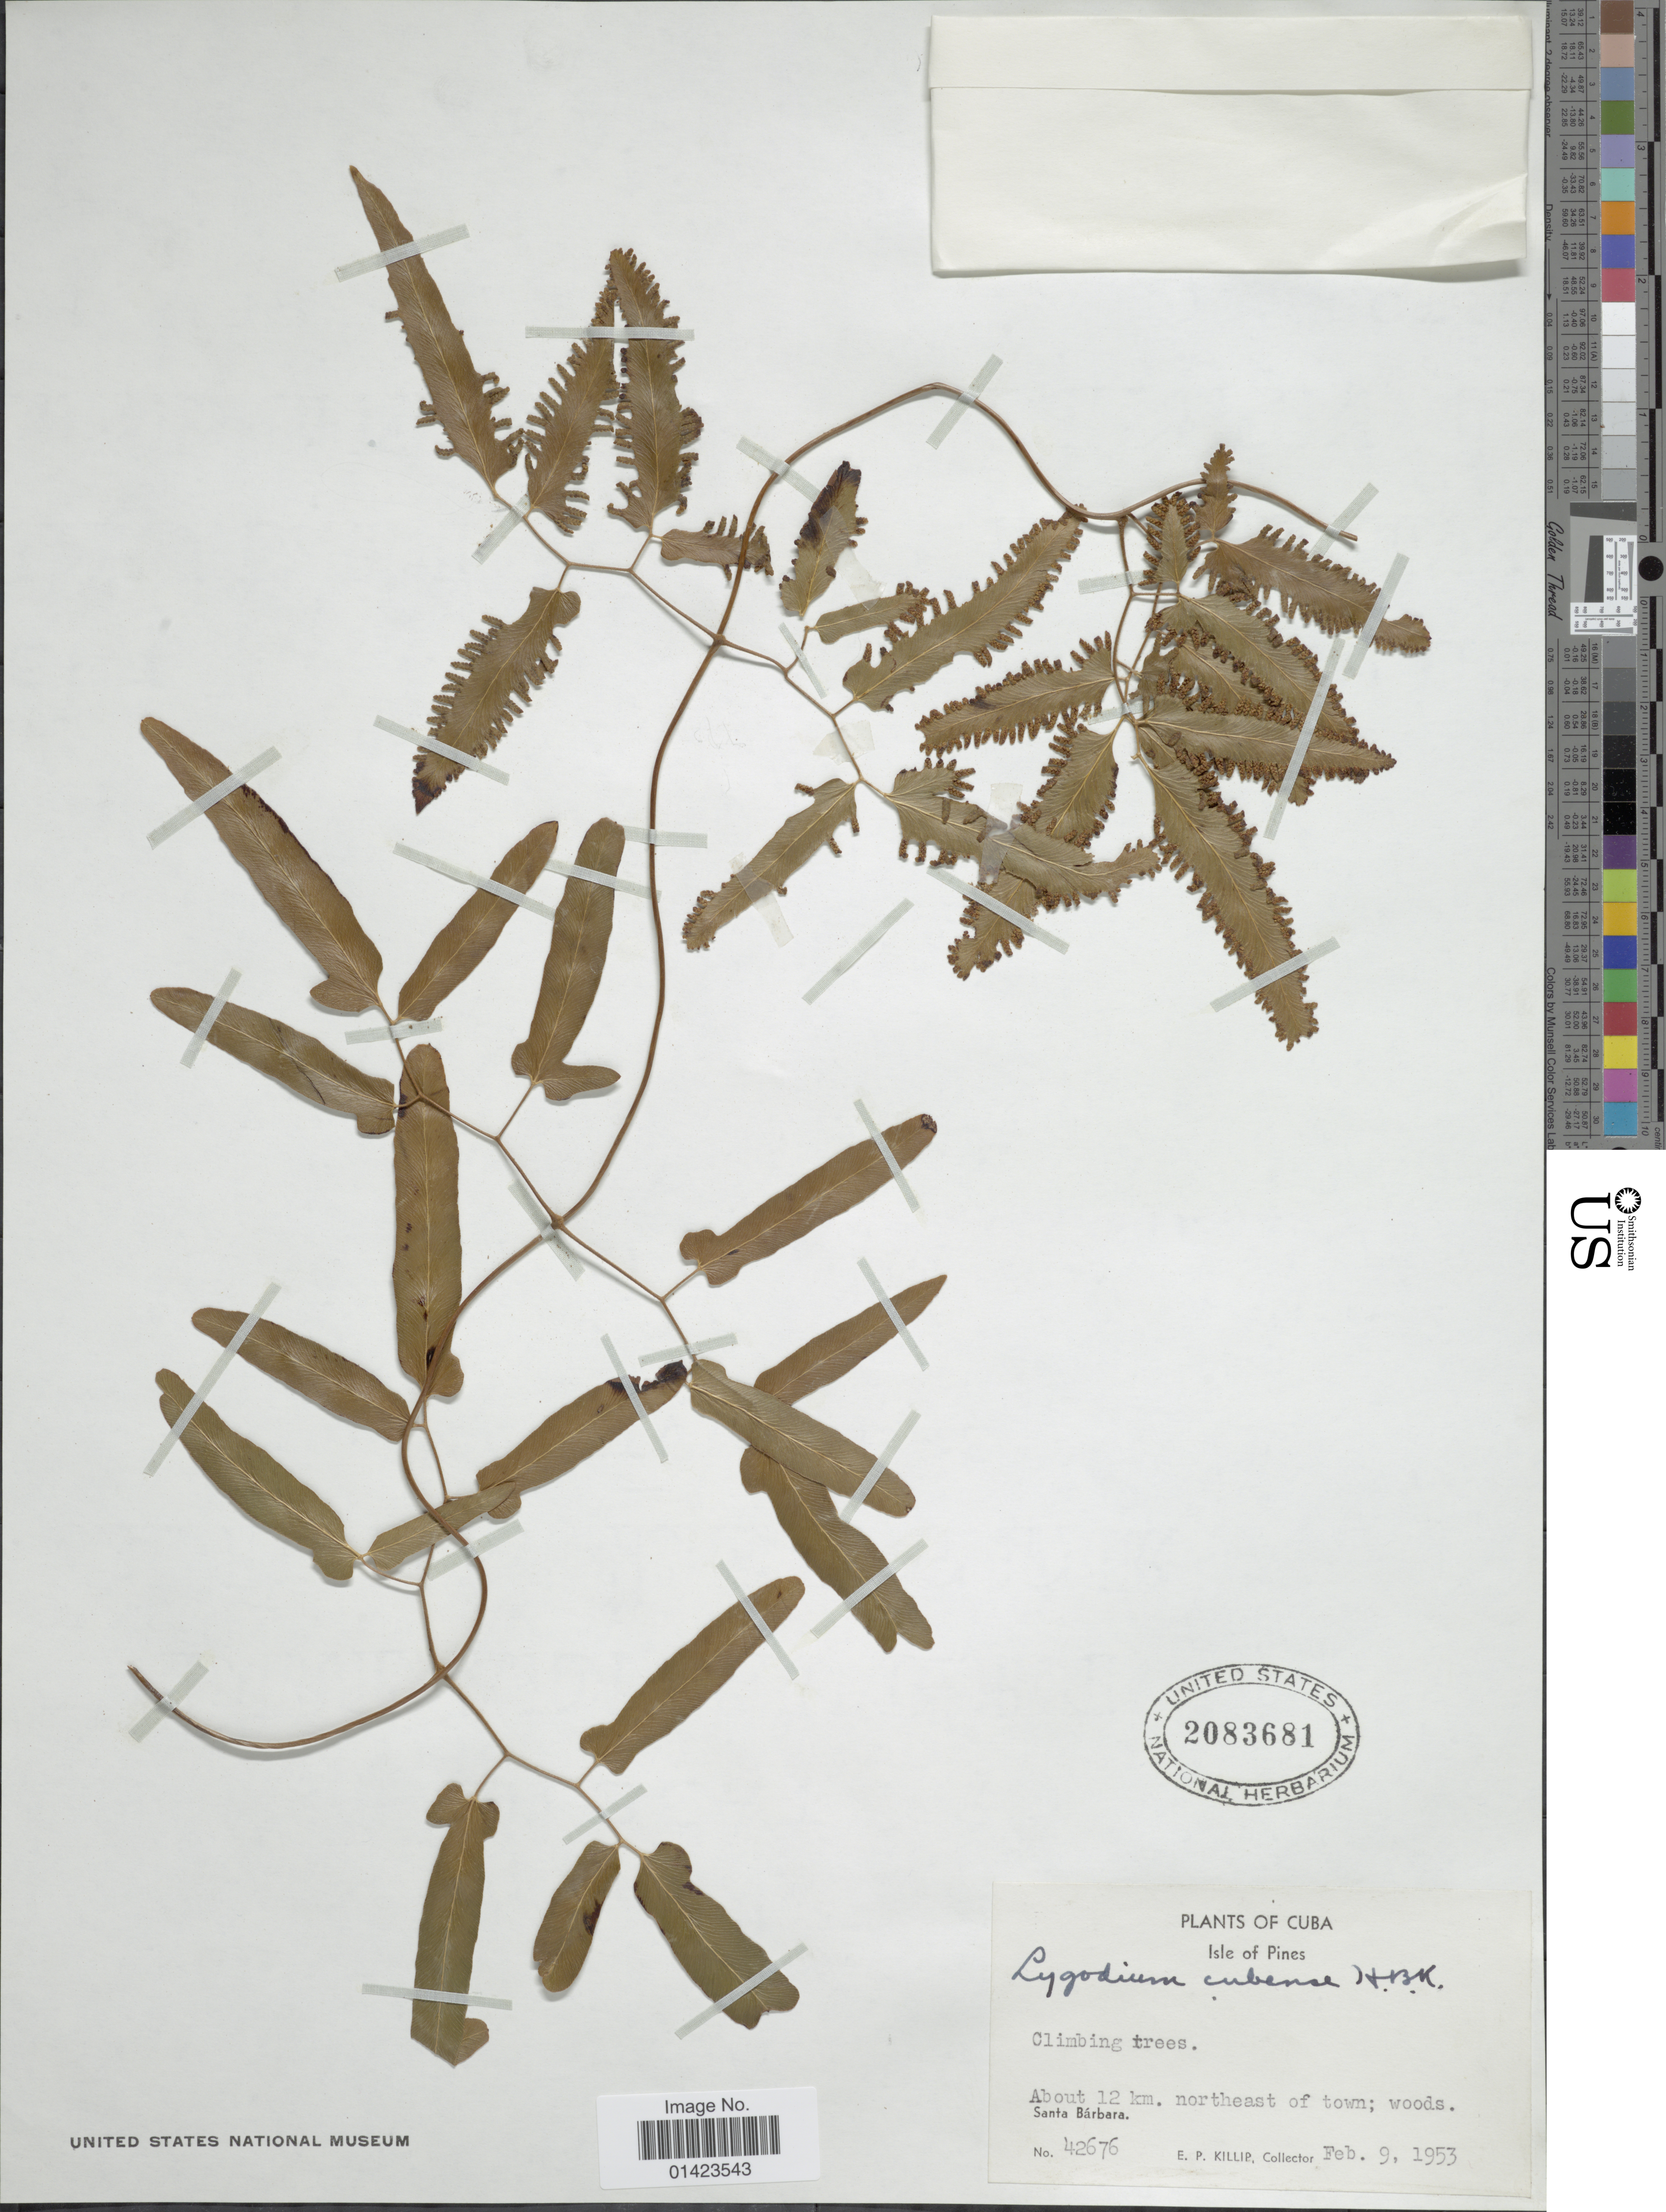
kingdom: Plantae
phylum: Tracheophyta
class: Polypodiopsida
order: Schizaeales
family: Lygodiaceae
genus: Lygodium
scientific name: Lygodium cubense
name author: Kunth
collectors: E. P. Killip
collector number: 42676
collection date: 1953-02-09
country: Cuba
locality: Isle of Pines, about 12km northeast of town, Santa Bárbara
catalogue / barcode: US 2083681